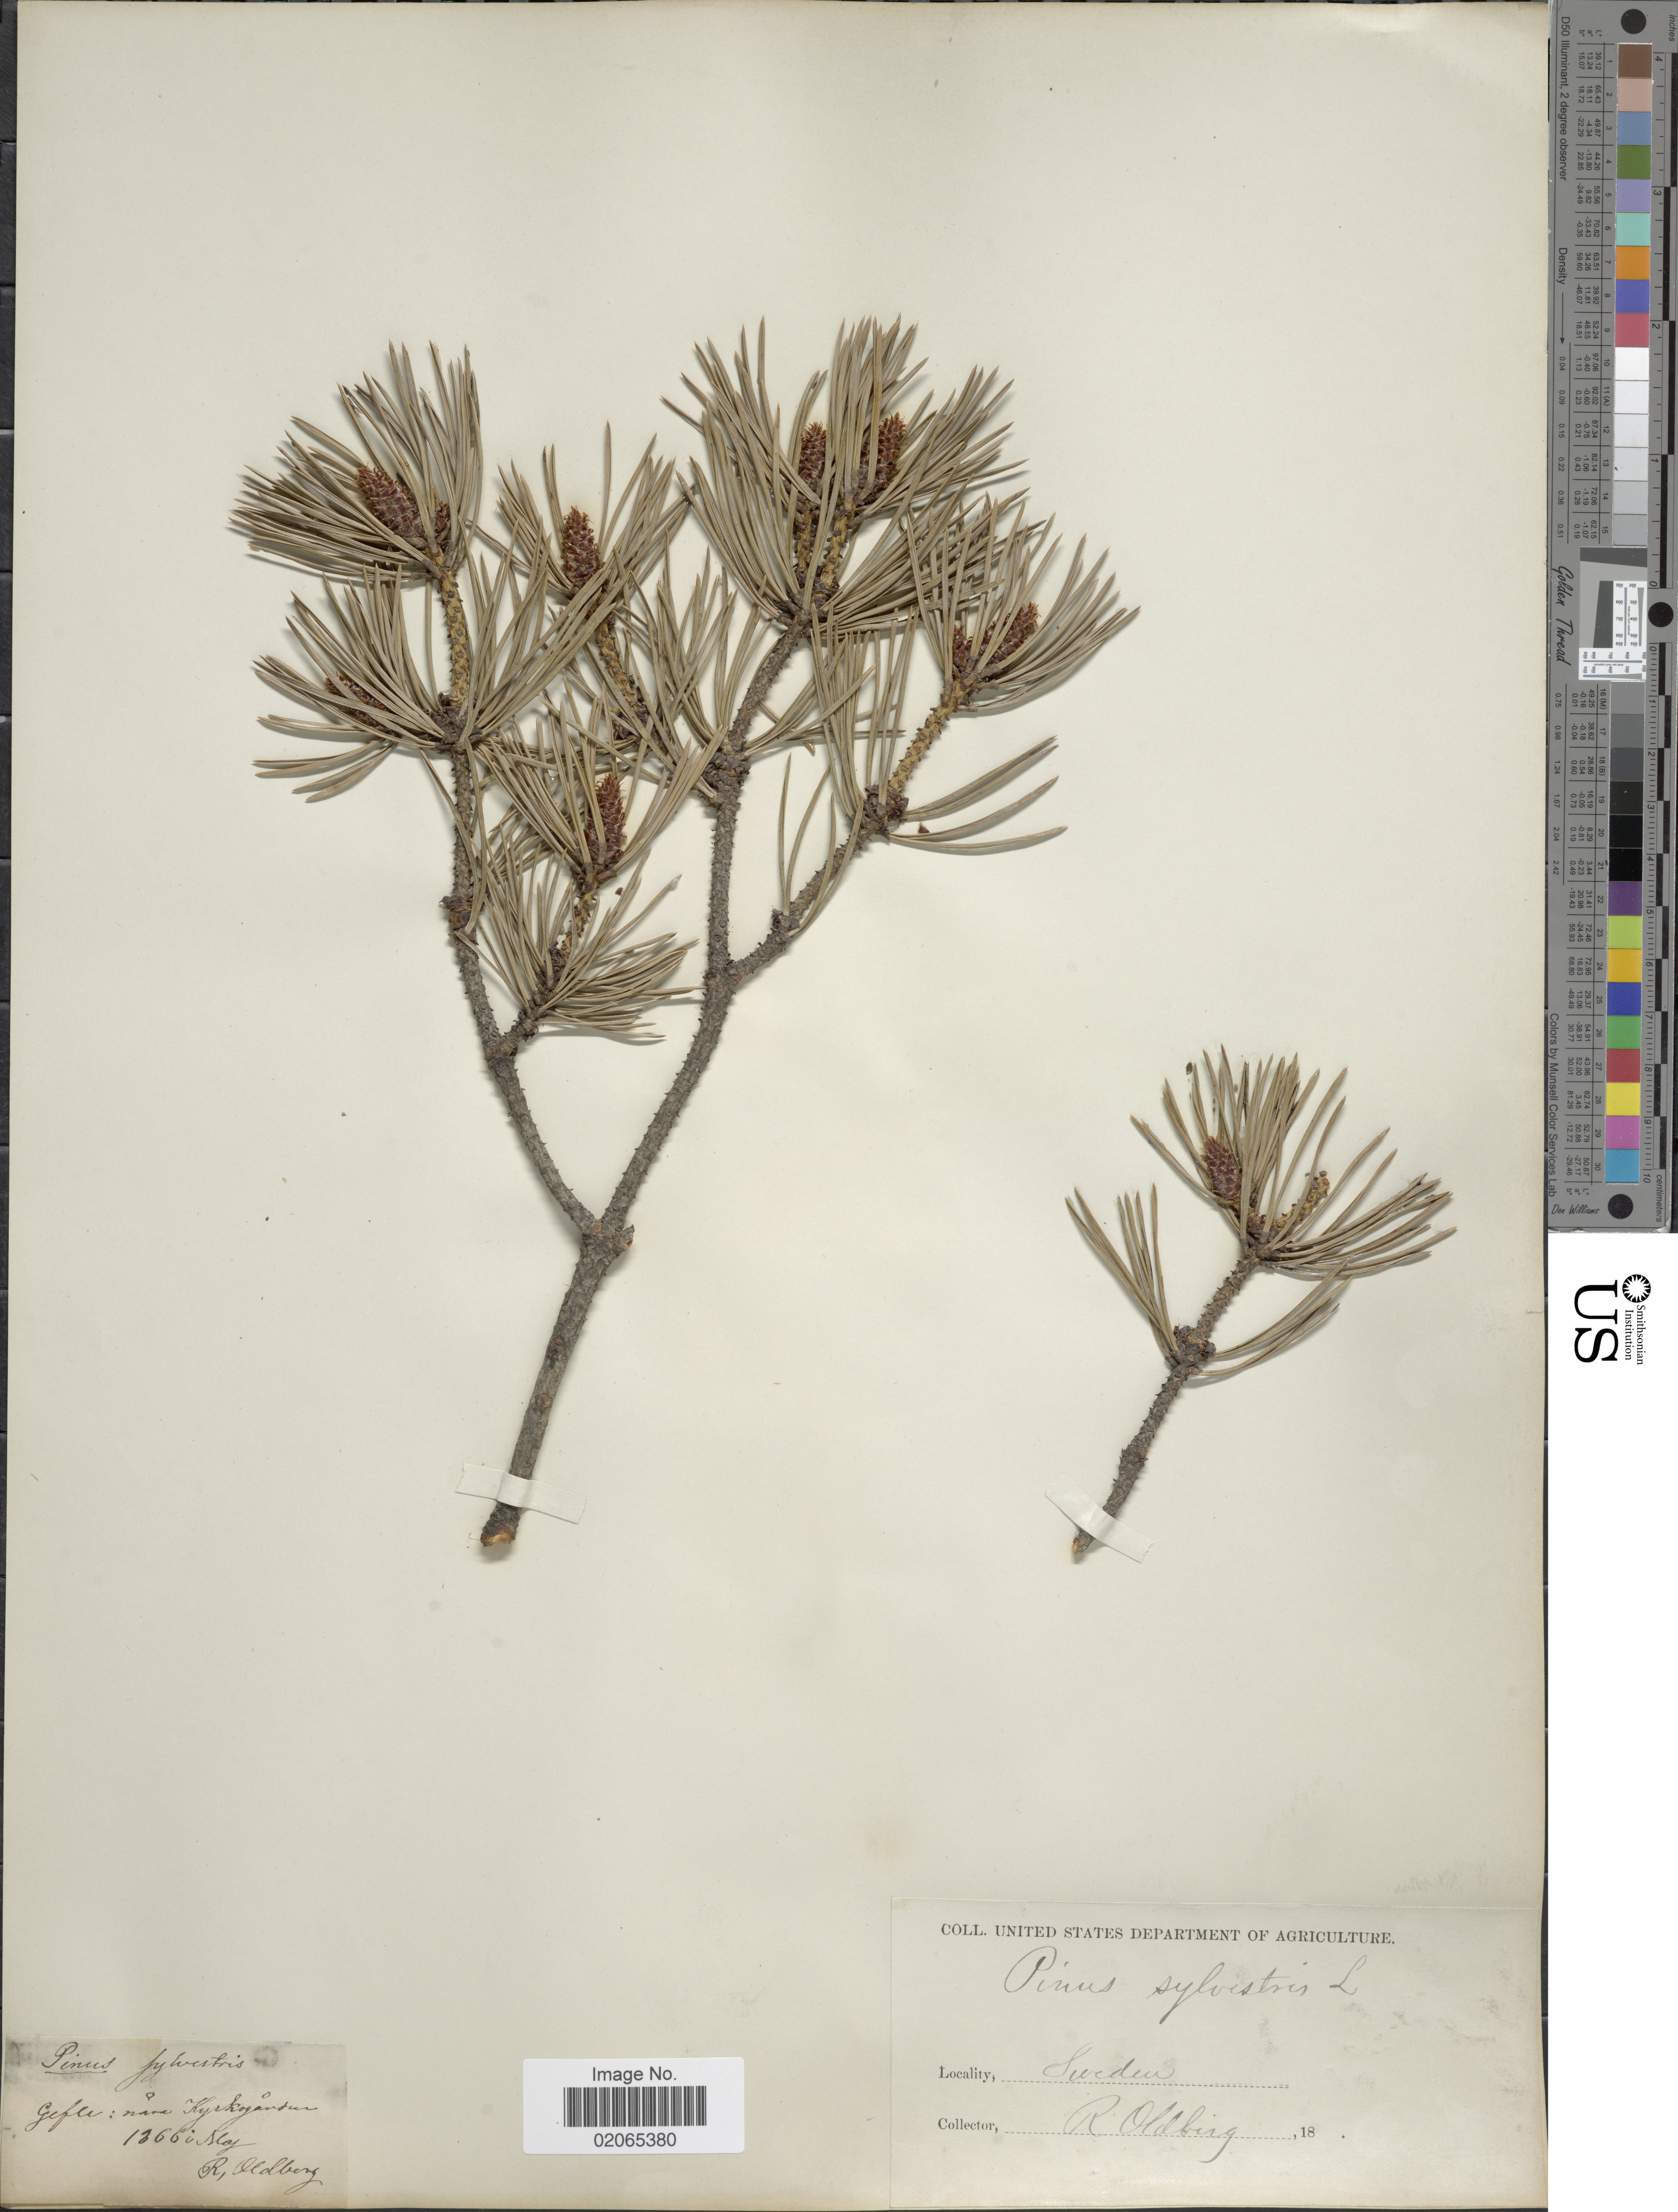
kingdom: Plantae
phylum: Tracheophyta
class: Pinopsida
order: Pinales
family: Pinaceae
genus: Pinus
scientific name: Pinus sylvestris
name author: L.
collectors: R. Oldberg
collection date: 1866-05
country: Sweden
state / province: Gävleborg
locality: Gefle: nora kyrkogarden